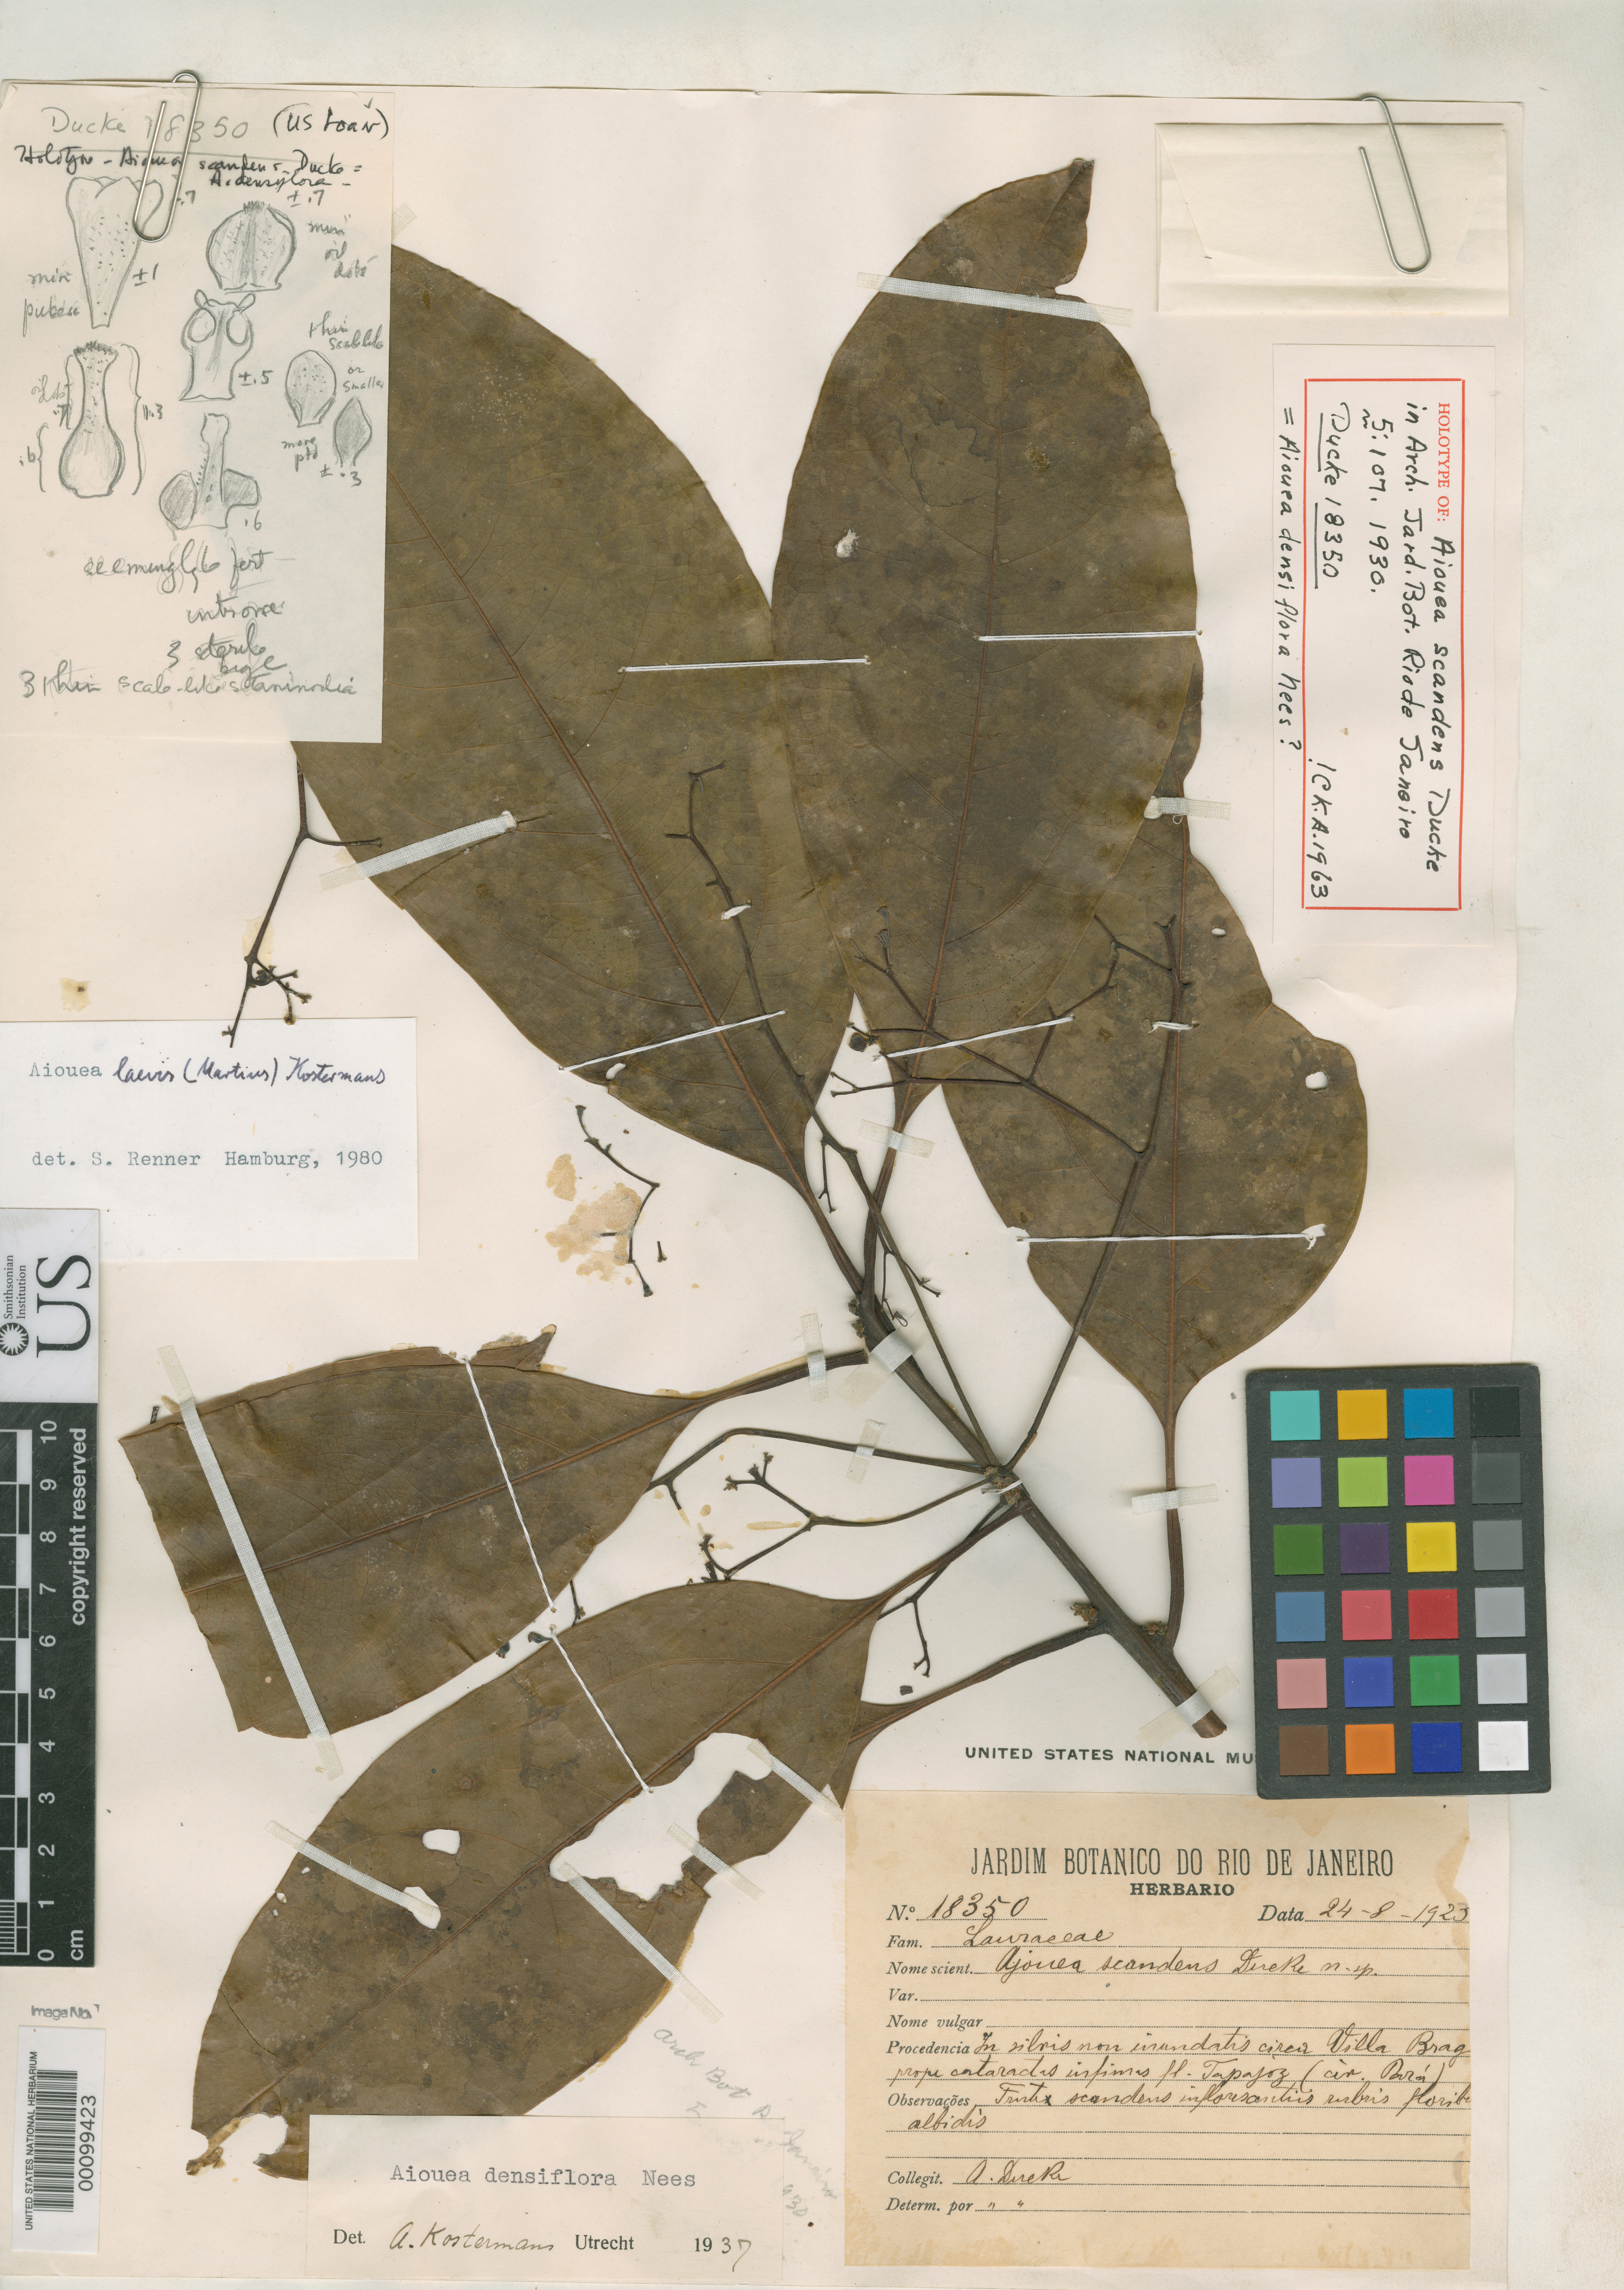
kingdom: Plantae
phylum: Tracheophyta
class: Magnoliopsida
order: Laurales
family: Lauraceae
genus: Aiouea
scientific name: Aiouea scandens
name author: Ducke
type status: Isotype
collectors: A. Ducke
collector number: Herb. Jard. Bot. Rio 18350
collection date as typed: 24 Aug 1923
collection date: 1923-08-24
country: Brazil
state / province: Pará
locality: Villa Braga.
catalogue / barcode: US 1441624